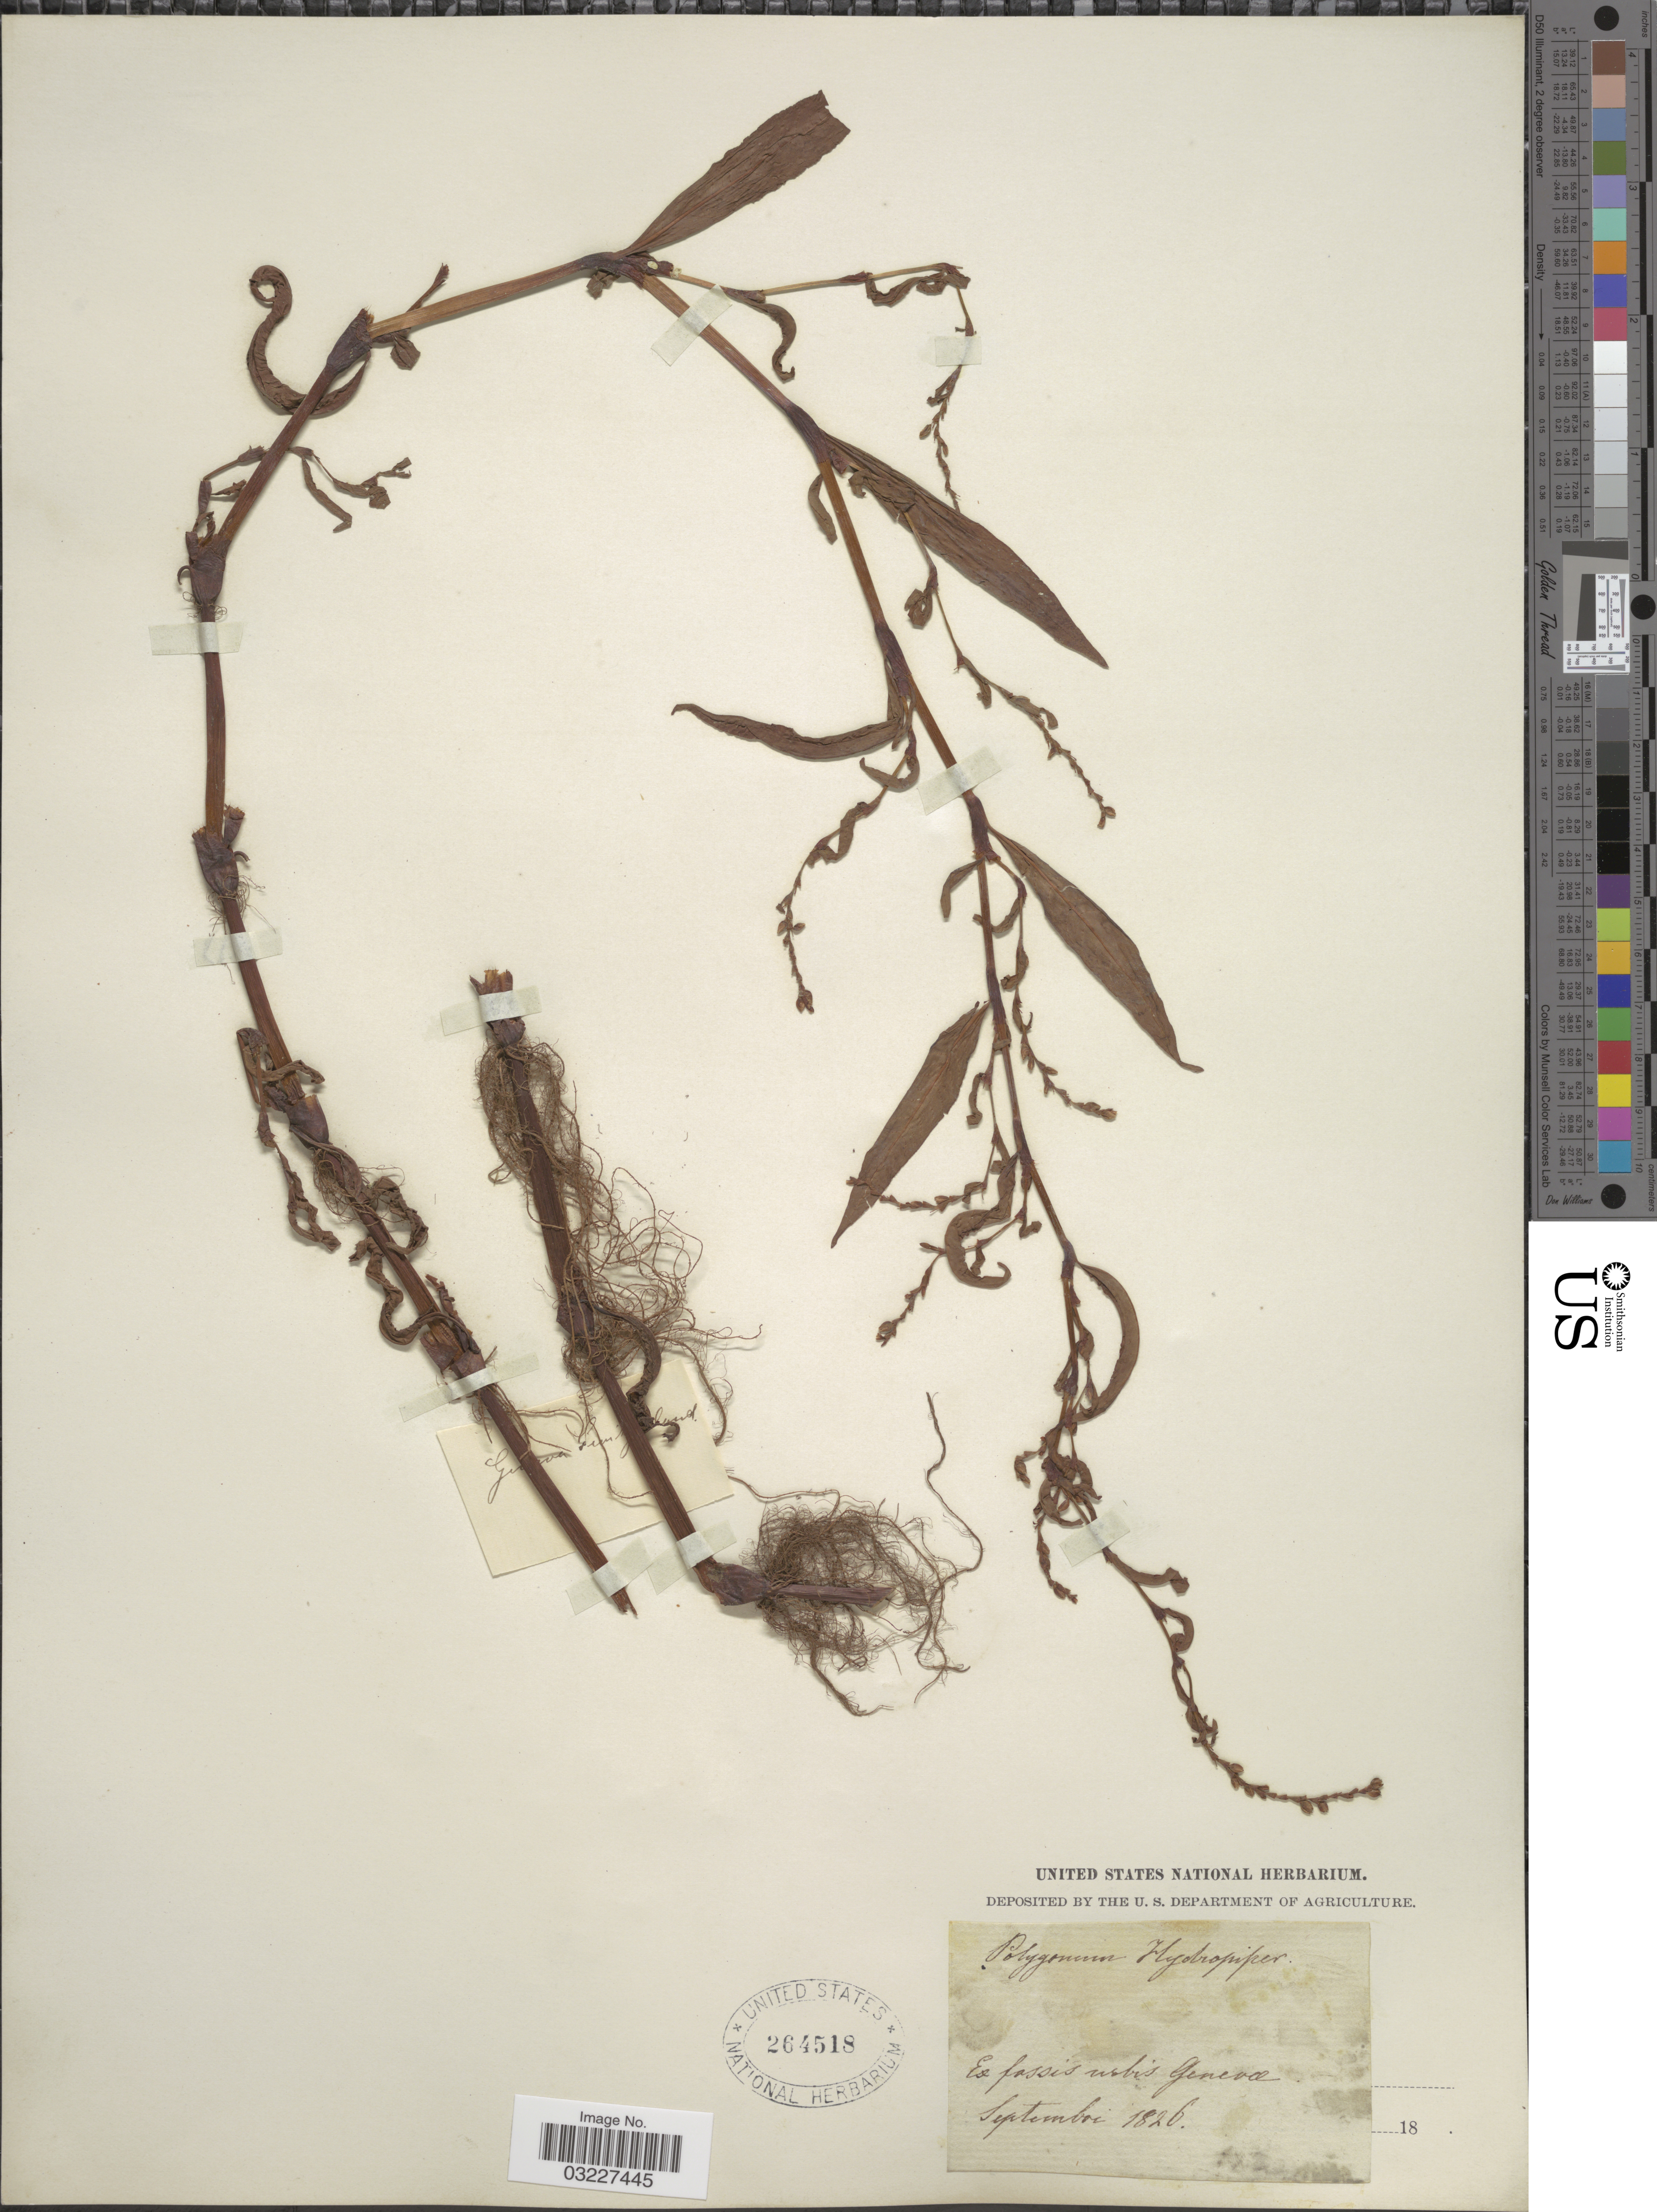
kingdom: Plantae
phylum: Tracheophyta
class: Magnoliopsida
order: Caryophyllales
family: Polygonaceae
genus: Polygonum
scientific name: Polygonum hydropiper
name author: L.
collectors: ex herb. United States National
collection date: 1826-09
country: Switzerland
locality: Ex fassis urbis Geneva.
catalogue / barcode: US 264518